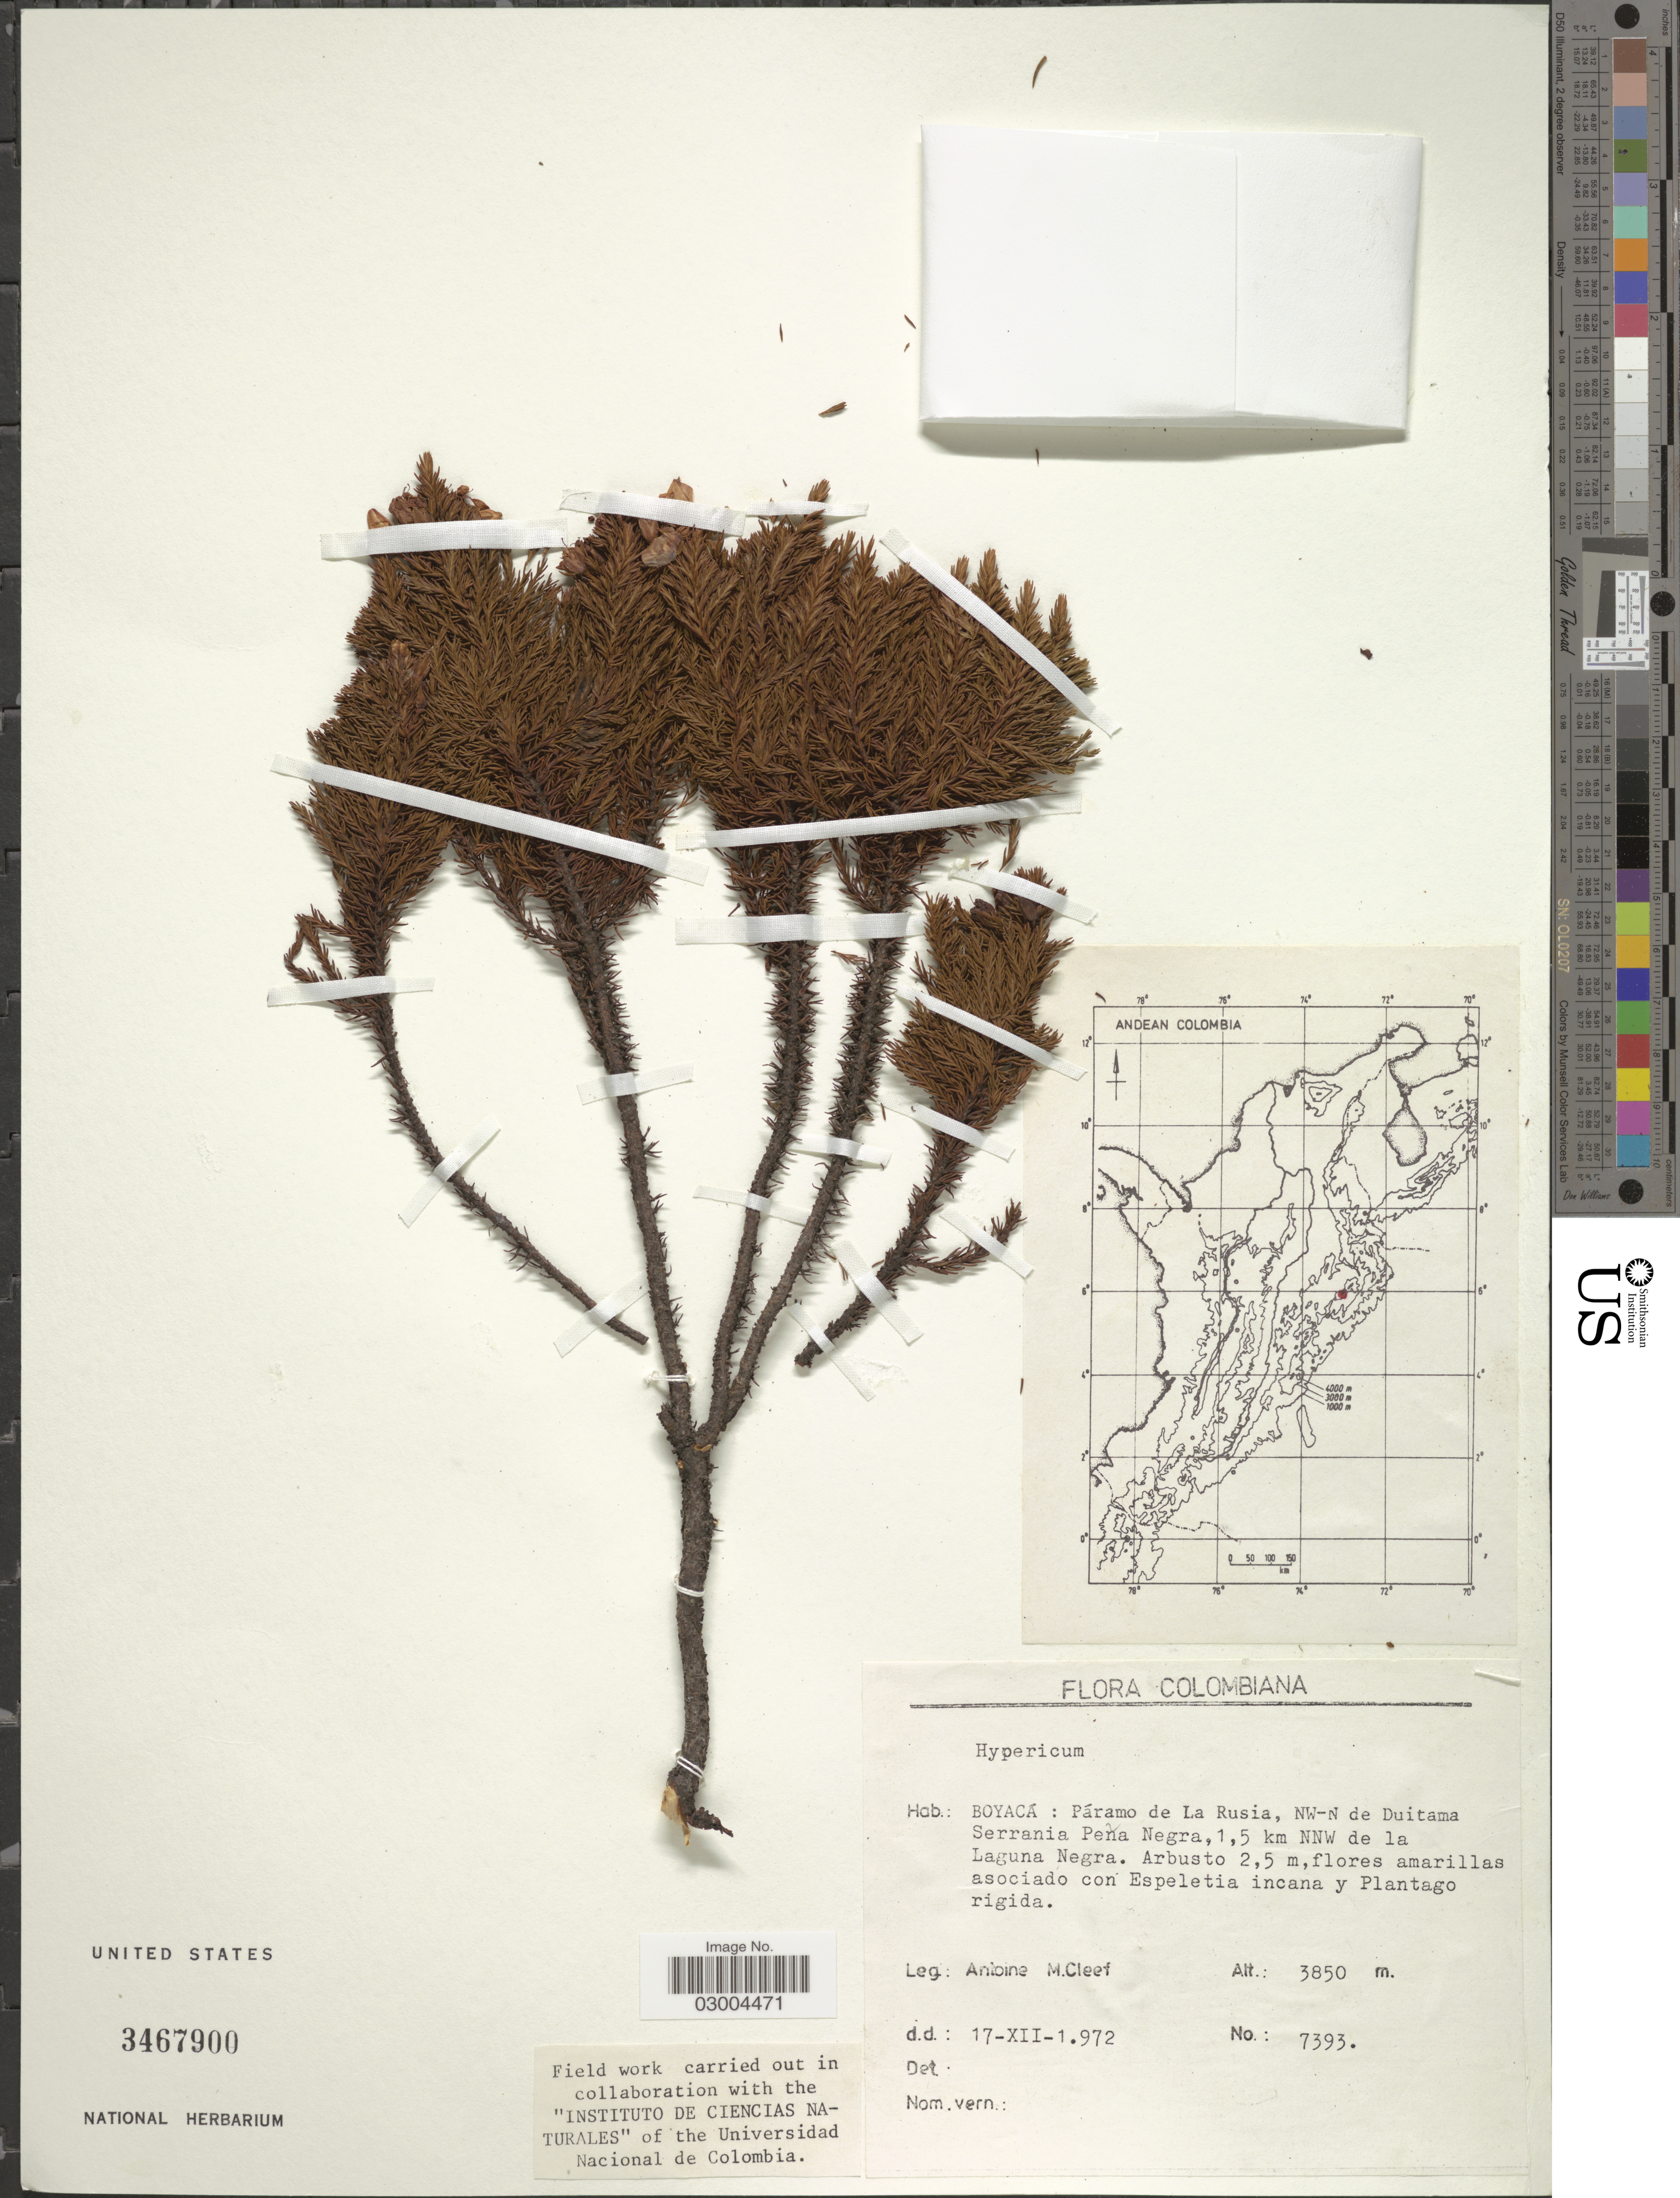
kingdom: Plantae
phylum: Tracheophyta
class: Magnoliopsida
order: Malpighiales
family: Hypericaceae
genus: Hypericum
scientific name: Hypericum sp.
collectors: A. M. Cleef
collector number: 7393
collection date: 1972-12-17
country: Colombia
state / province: Boyacá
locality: Páramo de La Rusia, NW-N de Duitama Serrania Peña Negra, 1.5 km NNW de la Laguna Negra.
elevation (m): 3850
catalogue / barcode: US 3467900